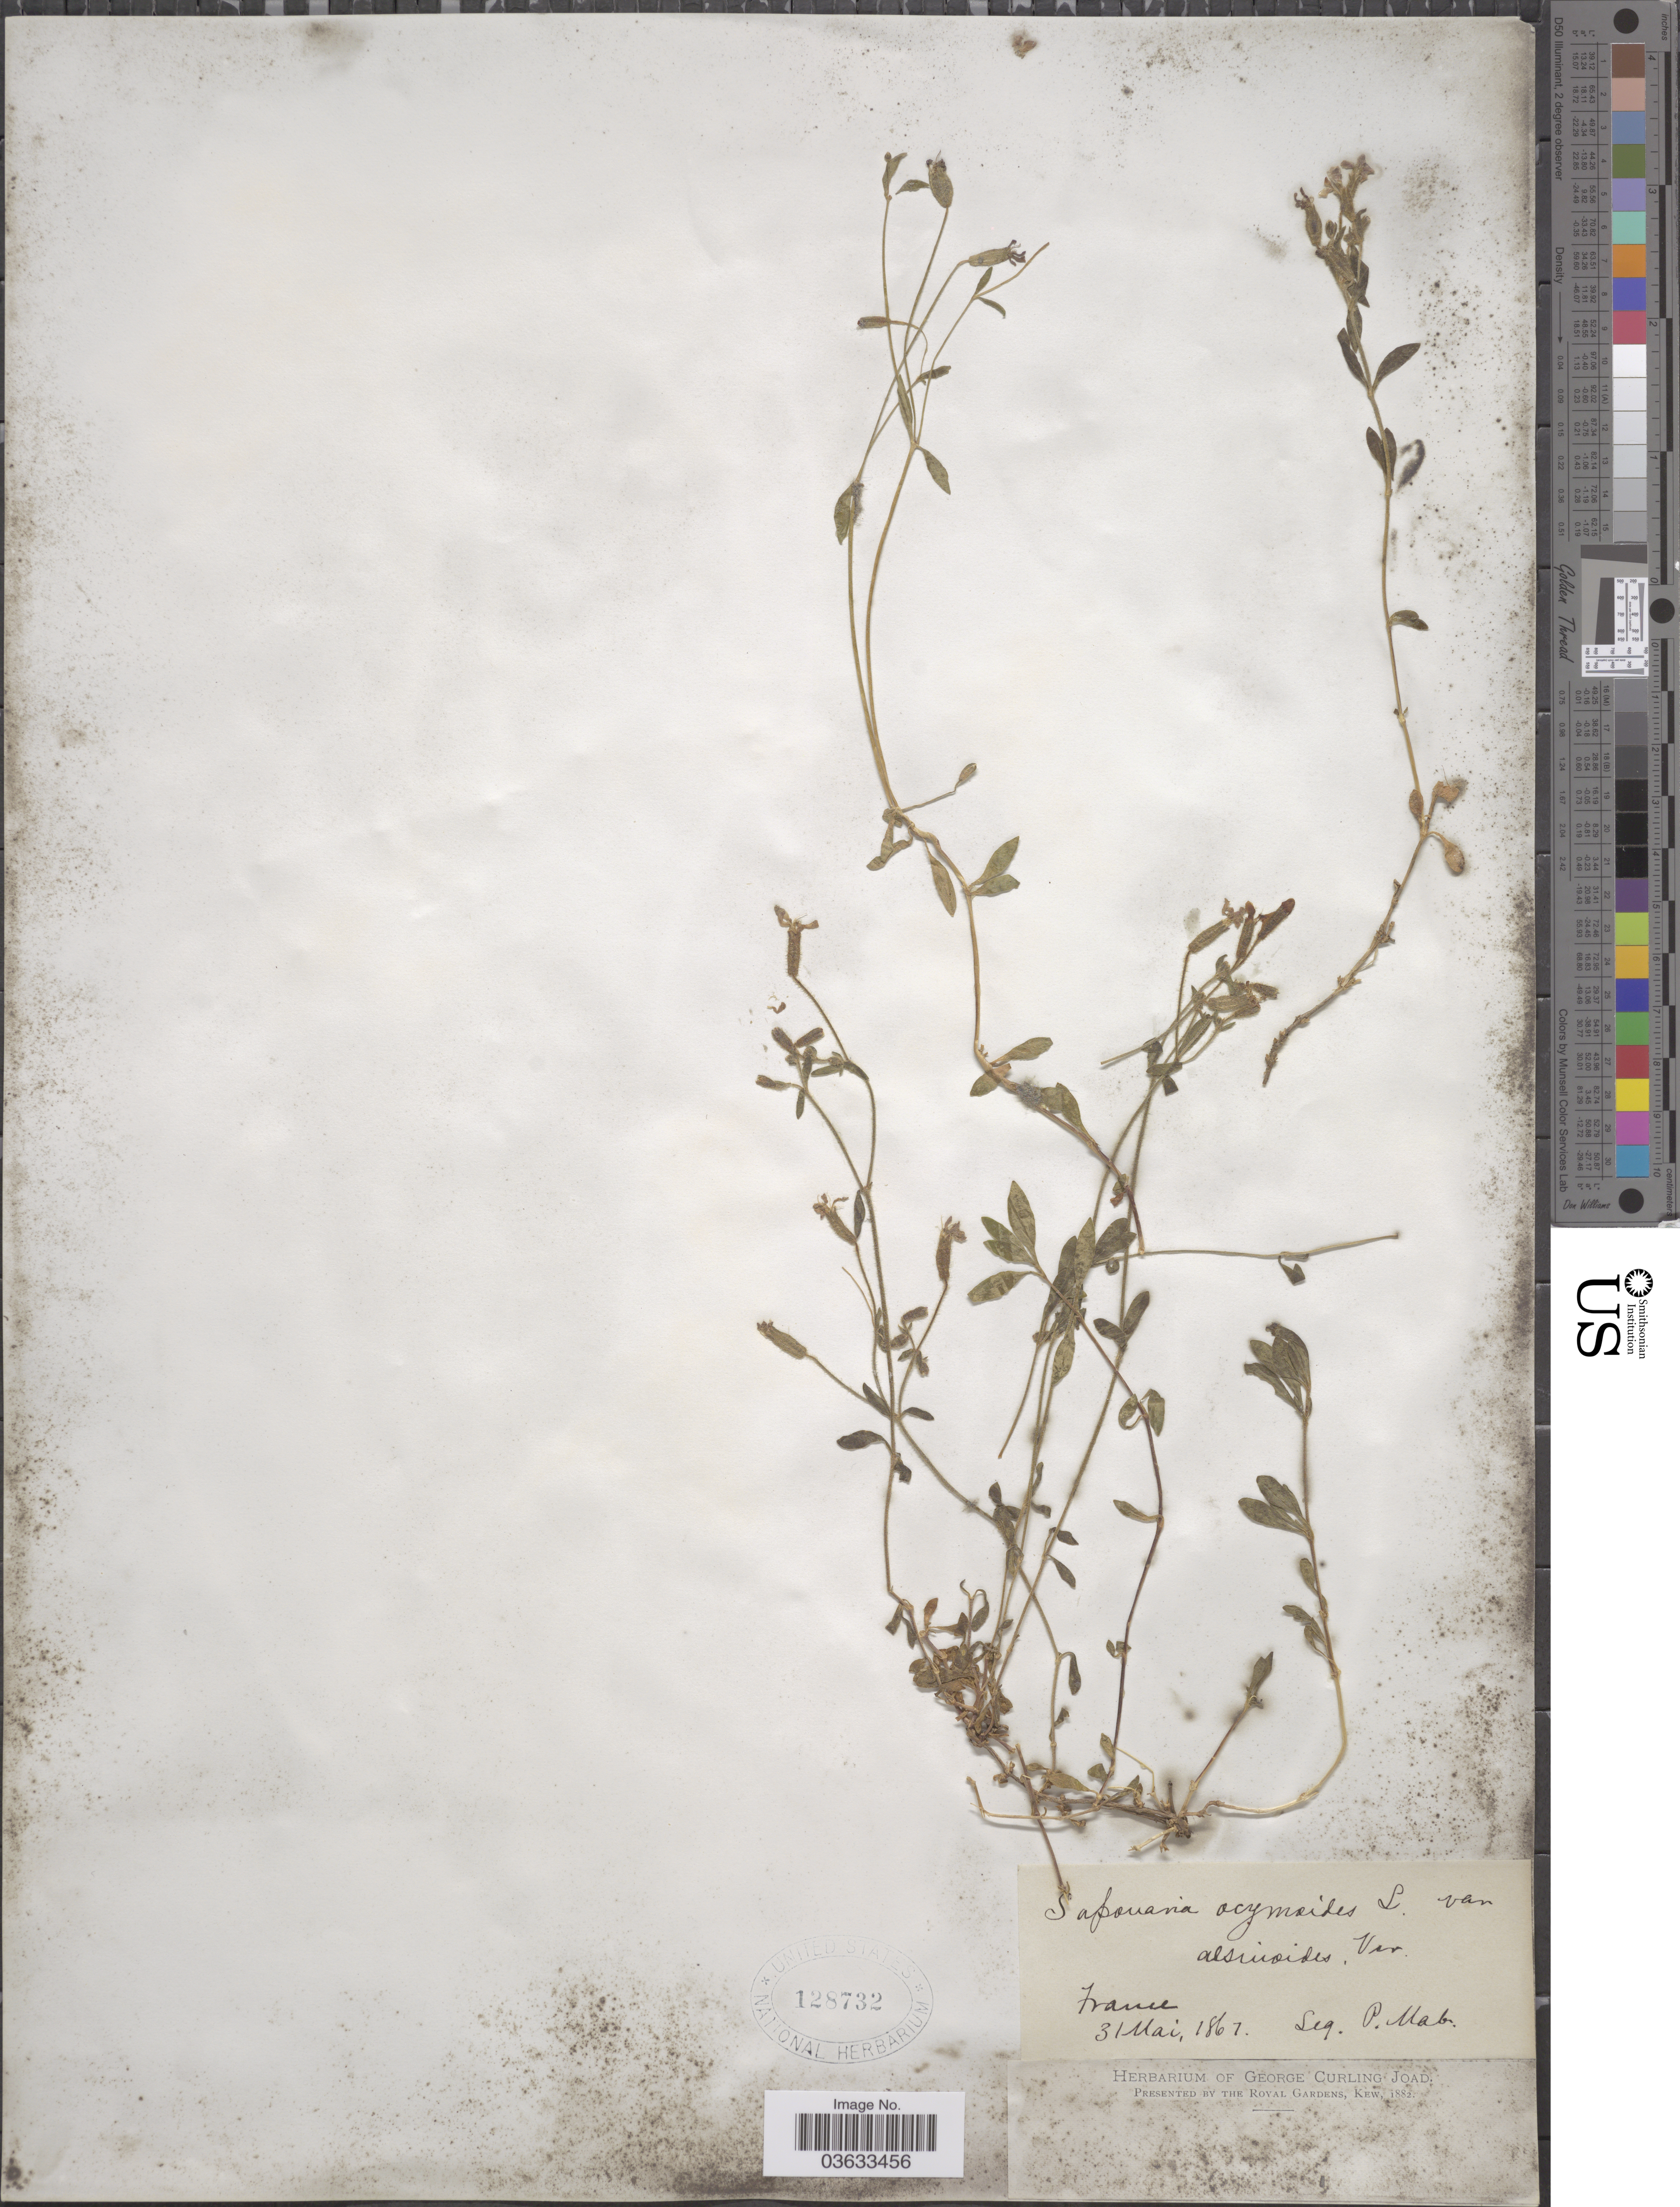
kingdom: Plantae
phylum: Tracheophyta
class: Magnoliopsida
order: Caryophyllales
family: Caryophyllaceae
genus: Saponaria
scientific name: Saponaria ocymoides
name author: L.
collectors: P. Mab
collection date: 1867-05-31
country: France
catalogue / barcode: US 128732